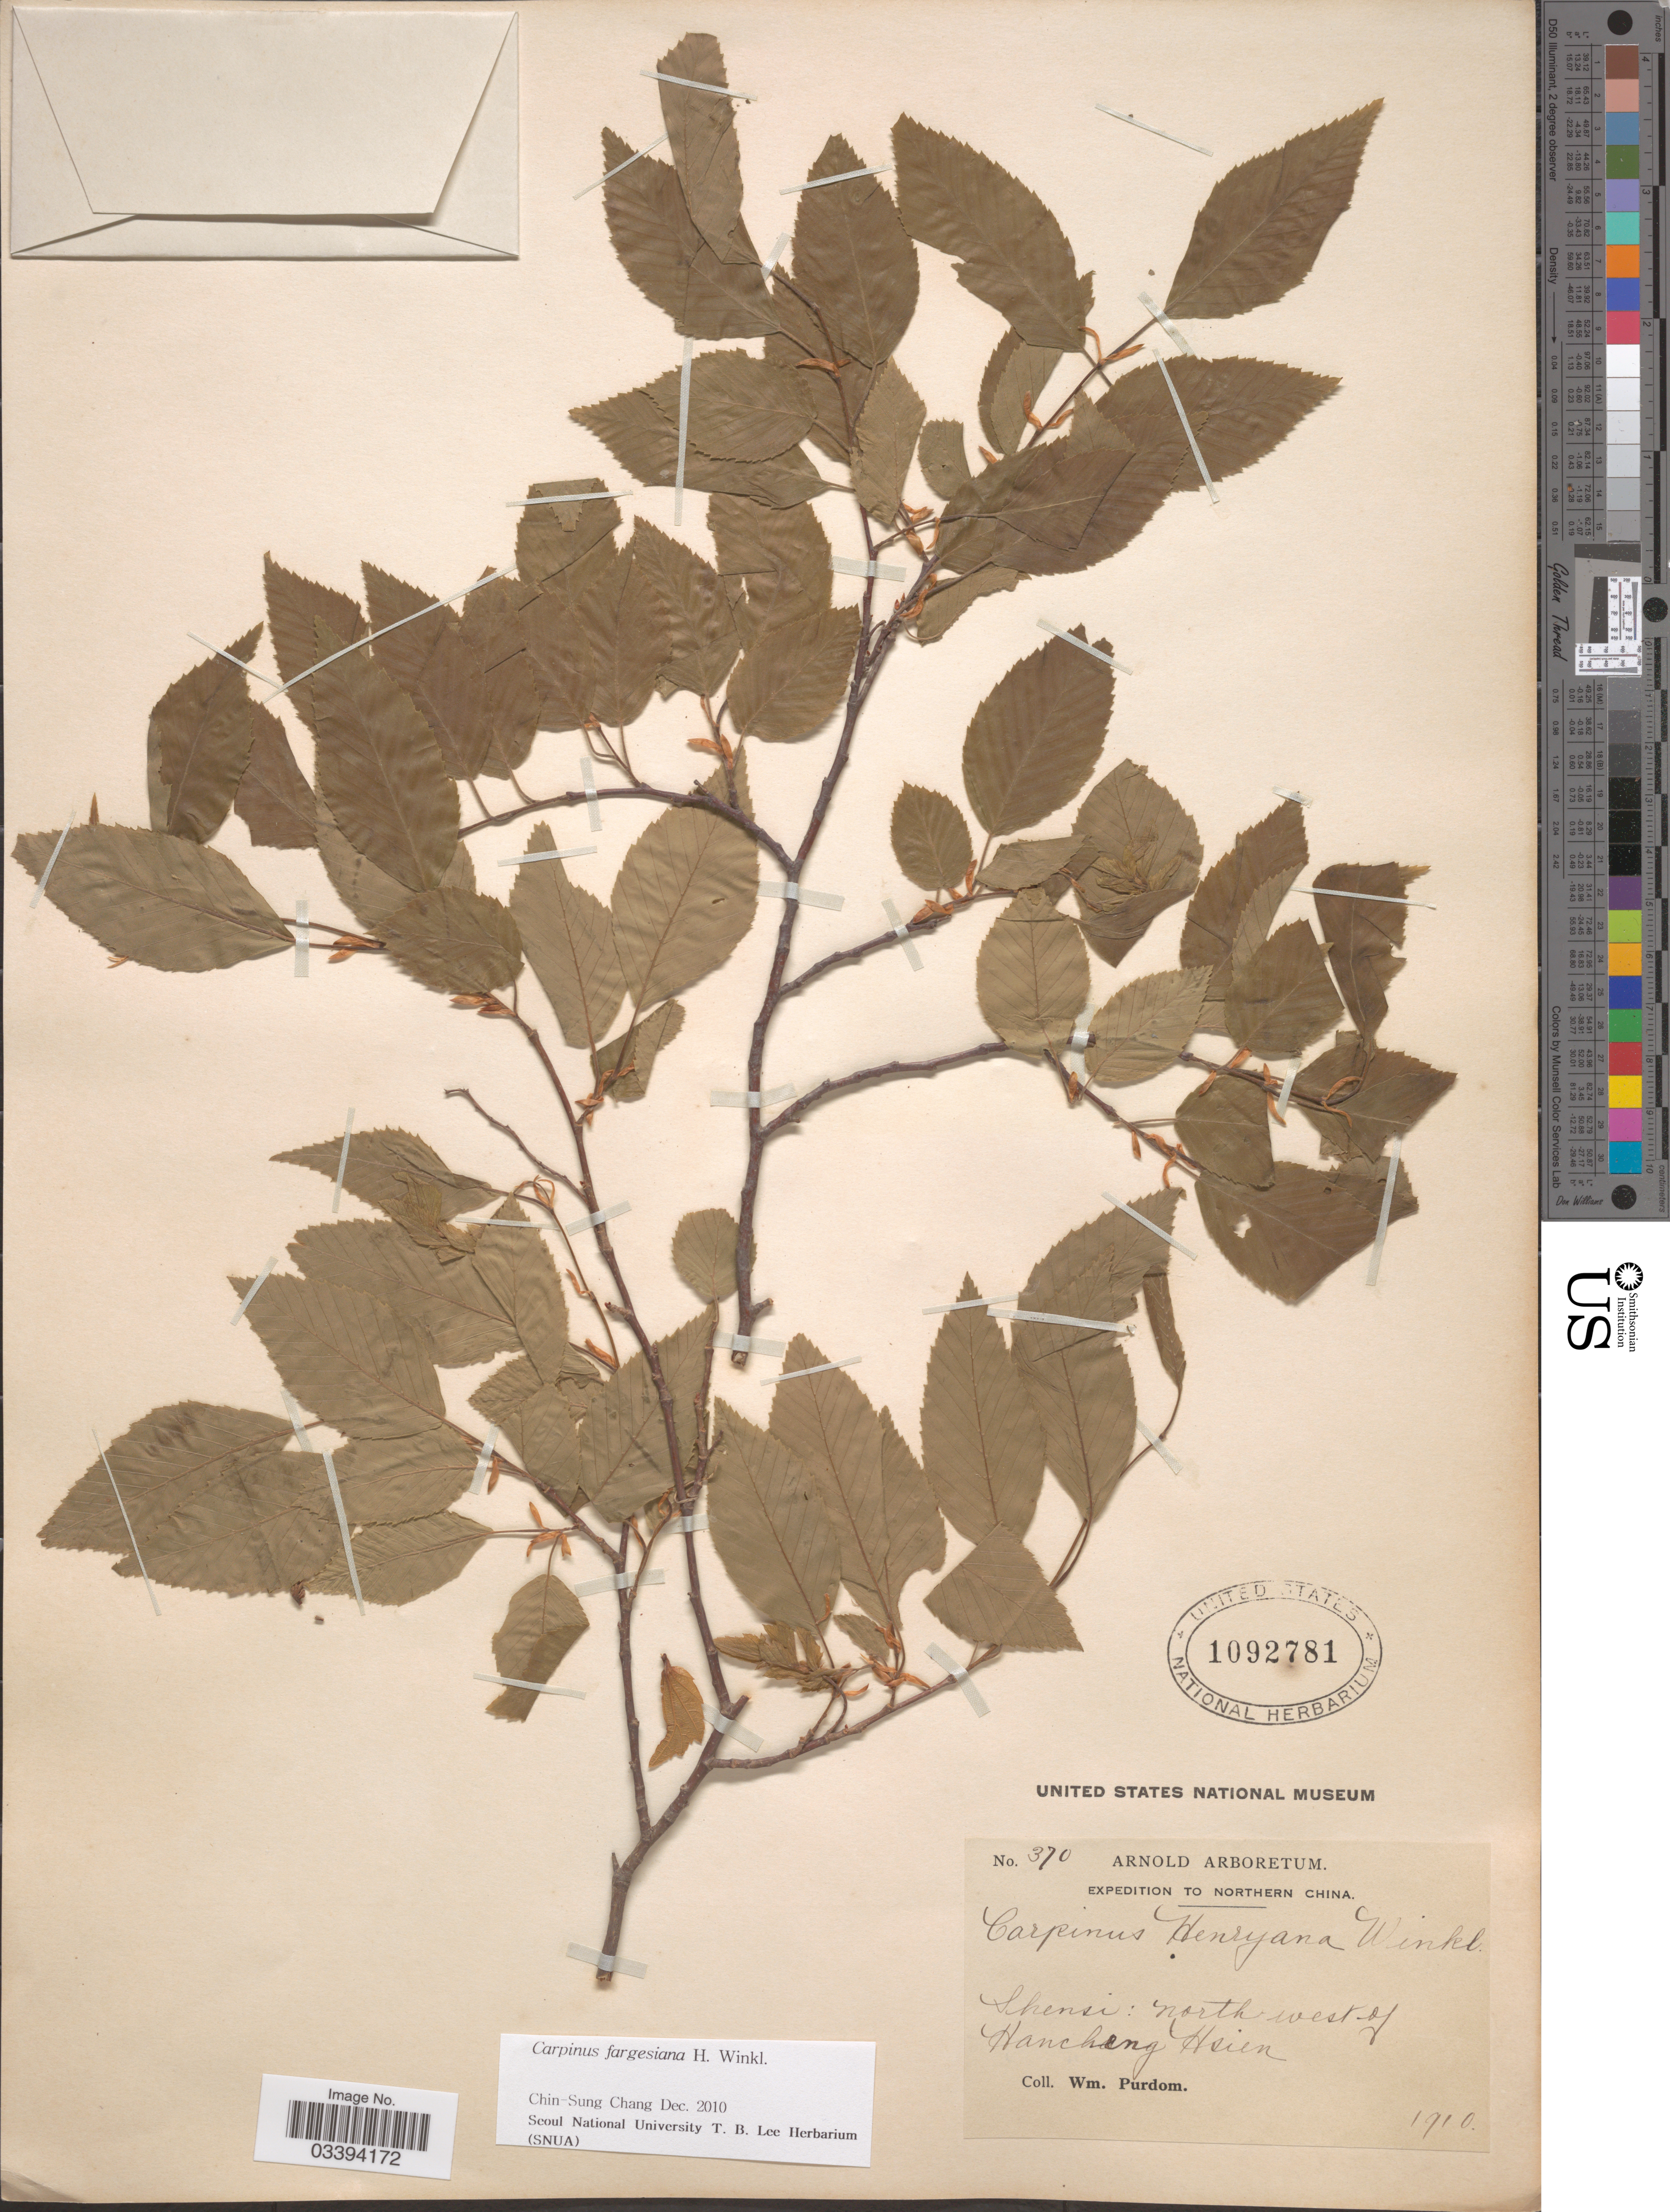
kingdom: Plantae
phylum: Tracheophyta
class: Magnoliopsida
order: Fagales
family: Betulaceae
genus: Carpinus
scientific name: Carpinus fargesiana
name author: H.J.P. Winkl.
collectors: W. Purdom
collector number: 370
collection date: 1910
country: China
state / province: Shaanxi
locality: Northern China. Shensi: north west of Hancheng Hsien.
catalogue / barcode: US 1092781